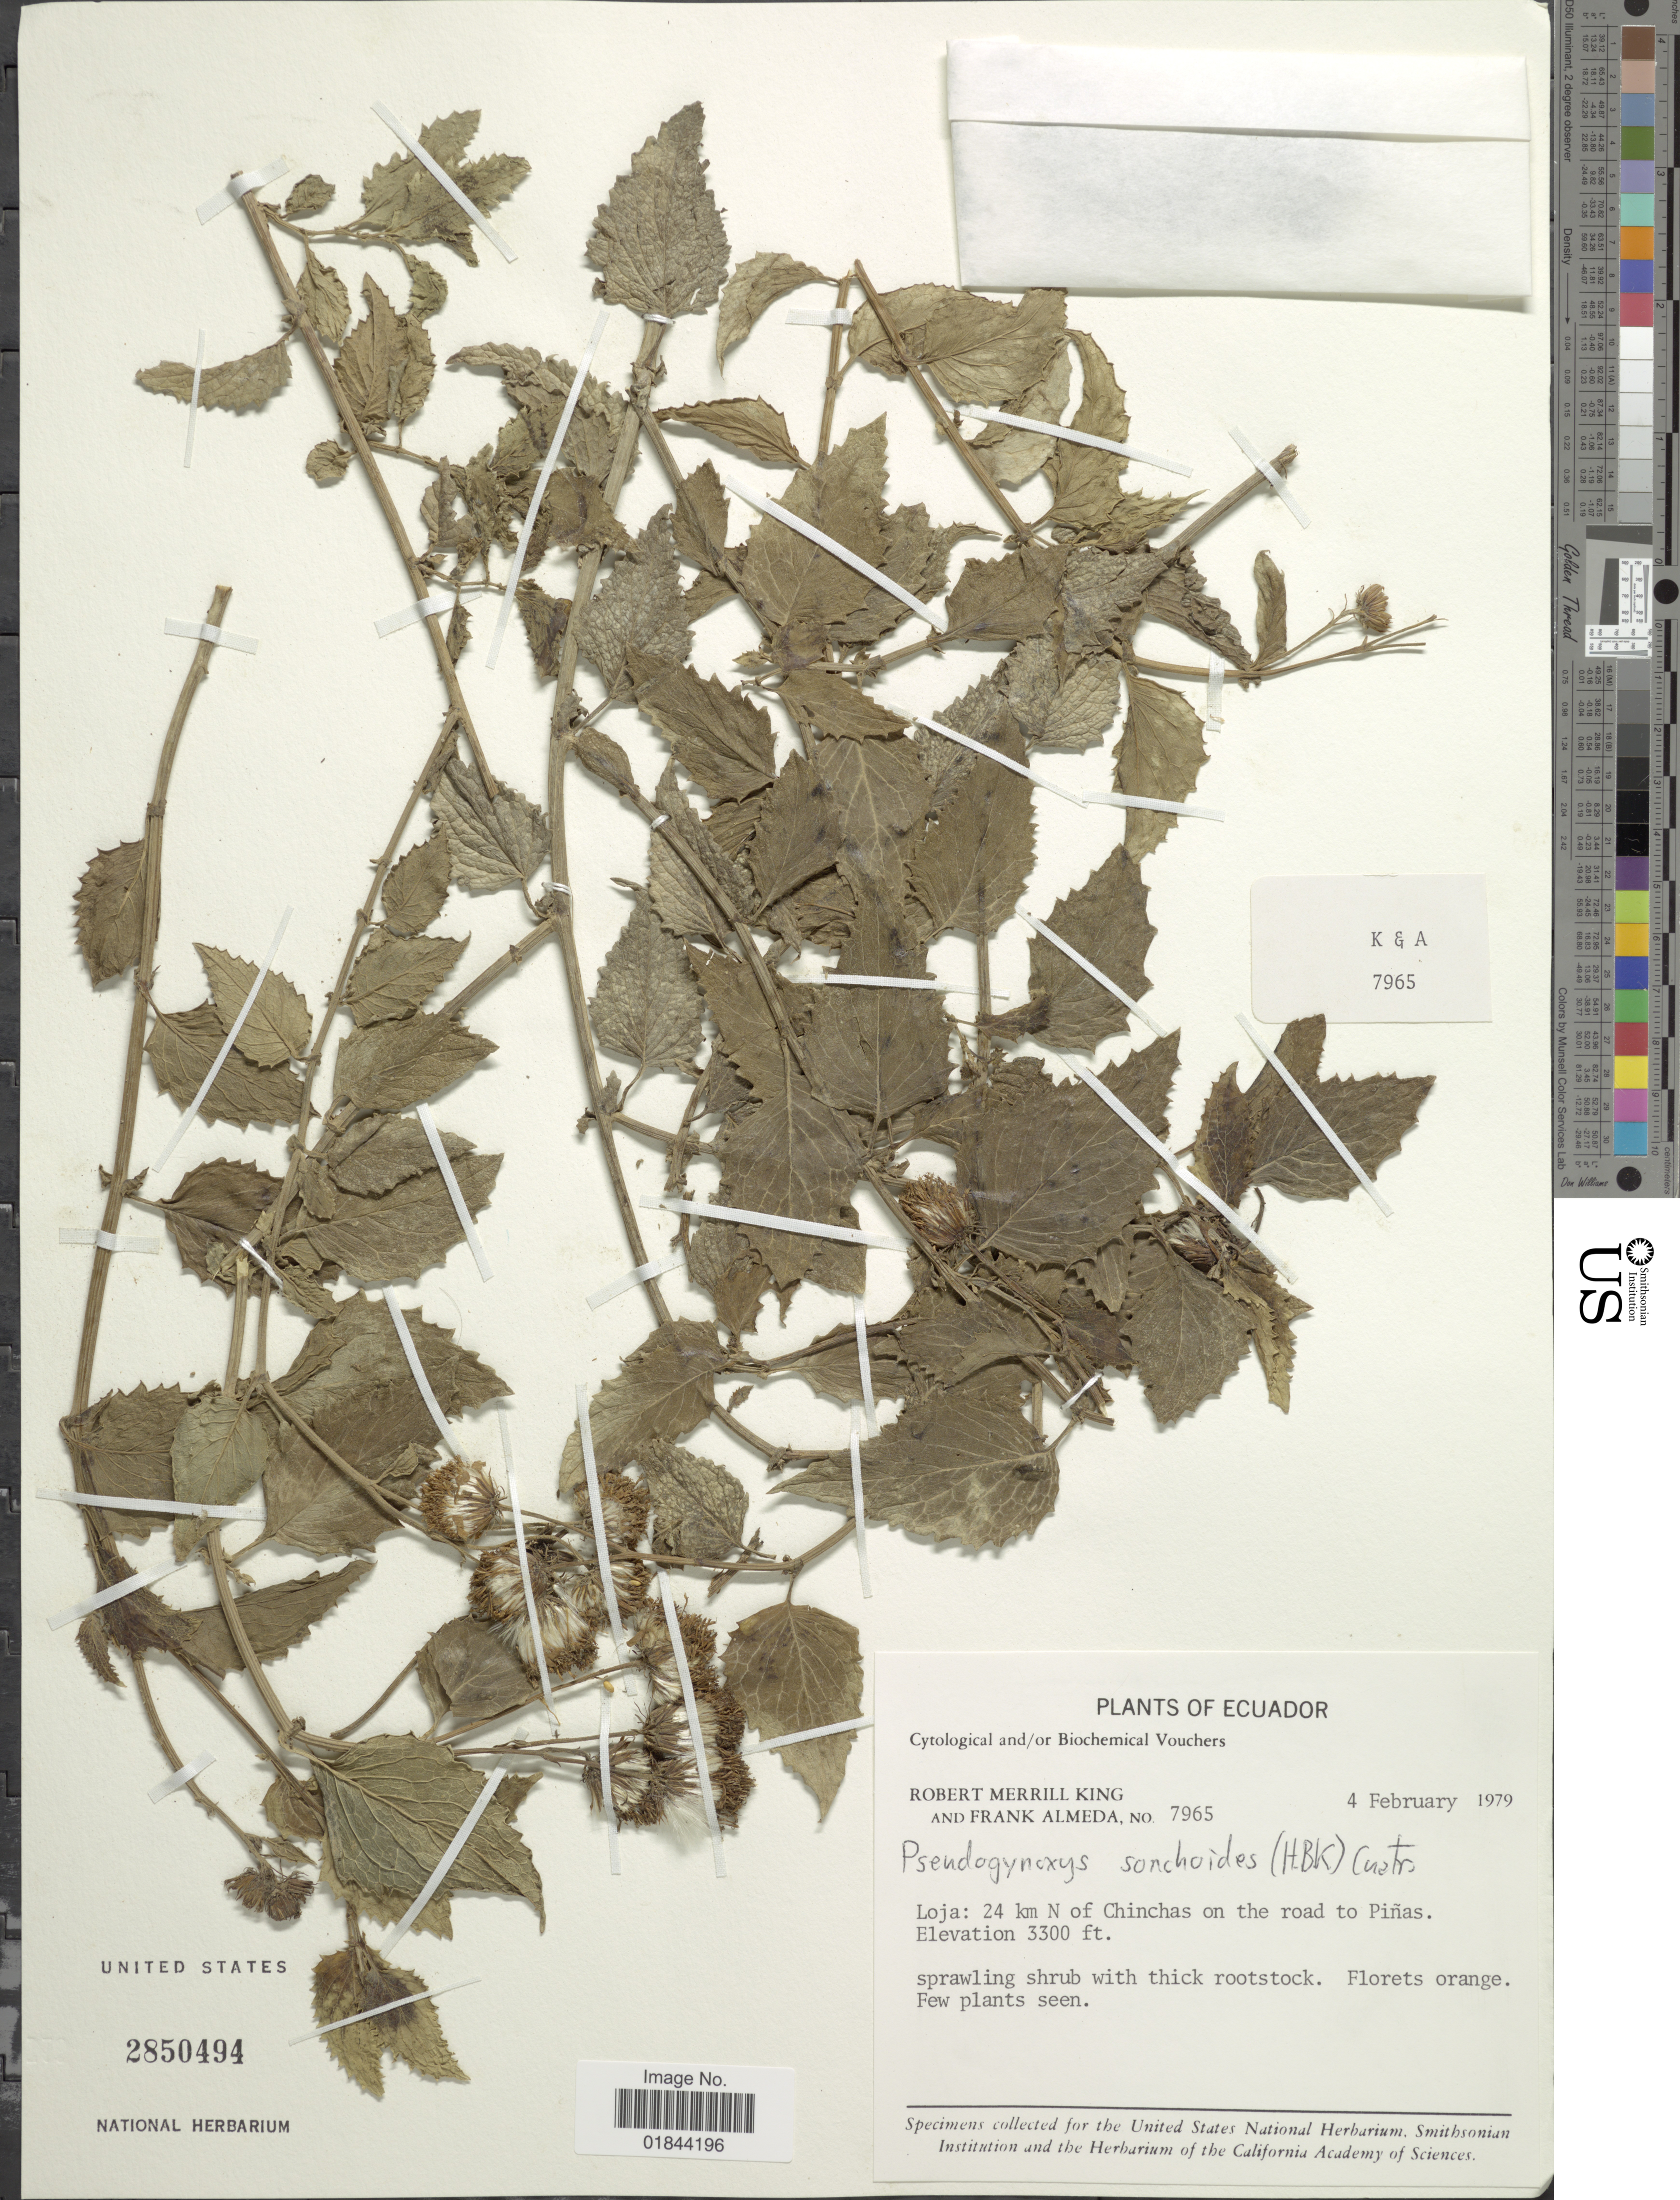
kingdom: Plantae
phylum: Tracheophyta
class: Magnoliopsida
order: Asterales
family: Asteraceae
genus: Paragynoxys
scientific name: Paragynoxys sochoides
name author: (Kunth) Cuatrec.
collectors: R. M. King & F. Almeda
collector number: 7965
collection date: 1979-02-04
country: Ecuador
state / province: Loja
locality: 24 km N of Chinchas on the road to Pinas.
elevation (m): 1006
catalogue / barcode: US 2850494